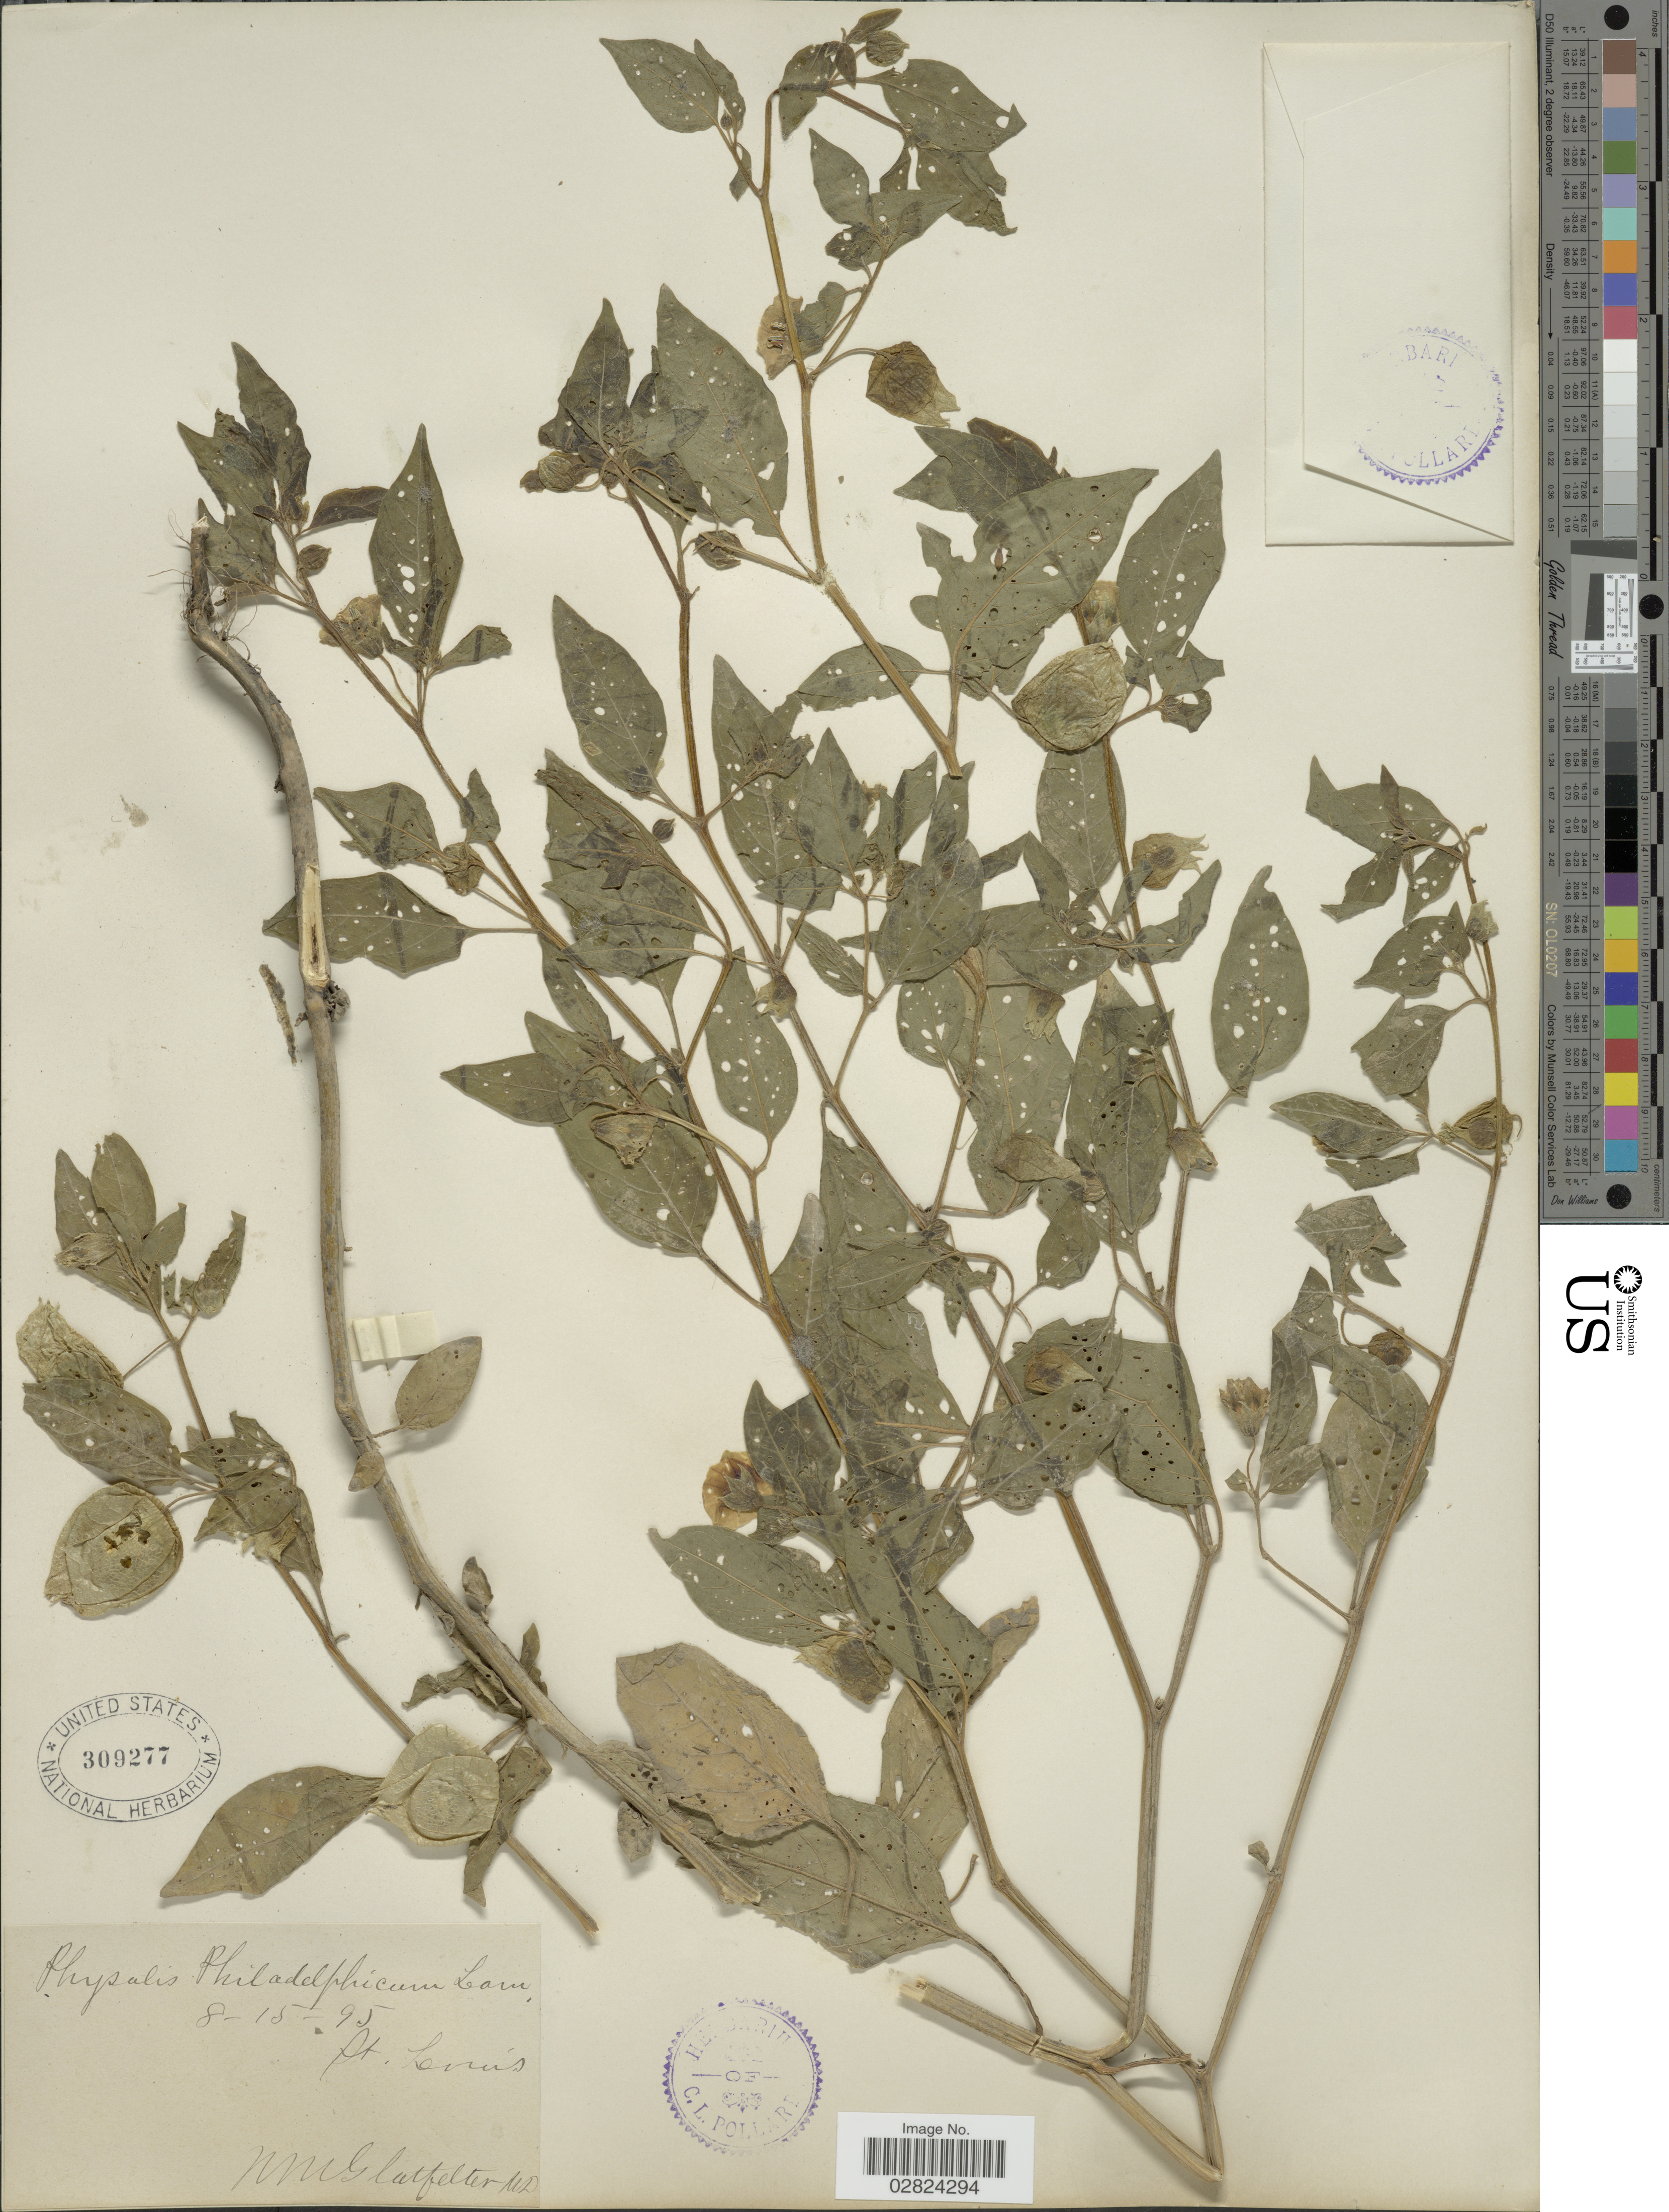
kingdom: Plantae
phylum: Tracheophyta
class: Magnoliopsida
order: Solanales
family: Solanaceae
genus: Physalis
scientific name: Physalis subglabrata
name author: Mack. & Bush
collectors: N. M. Glatfelter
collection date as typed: Transcribed d/m/y: 15/8/95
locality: St. Louis.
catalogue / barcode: US 309277